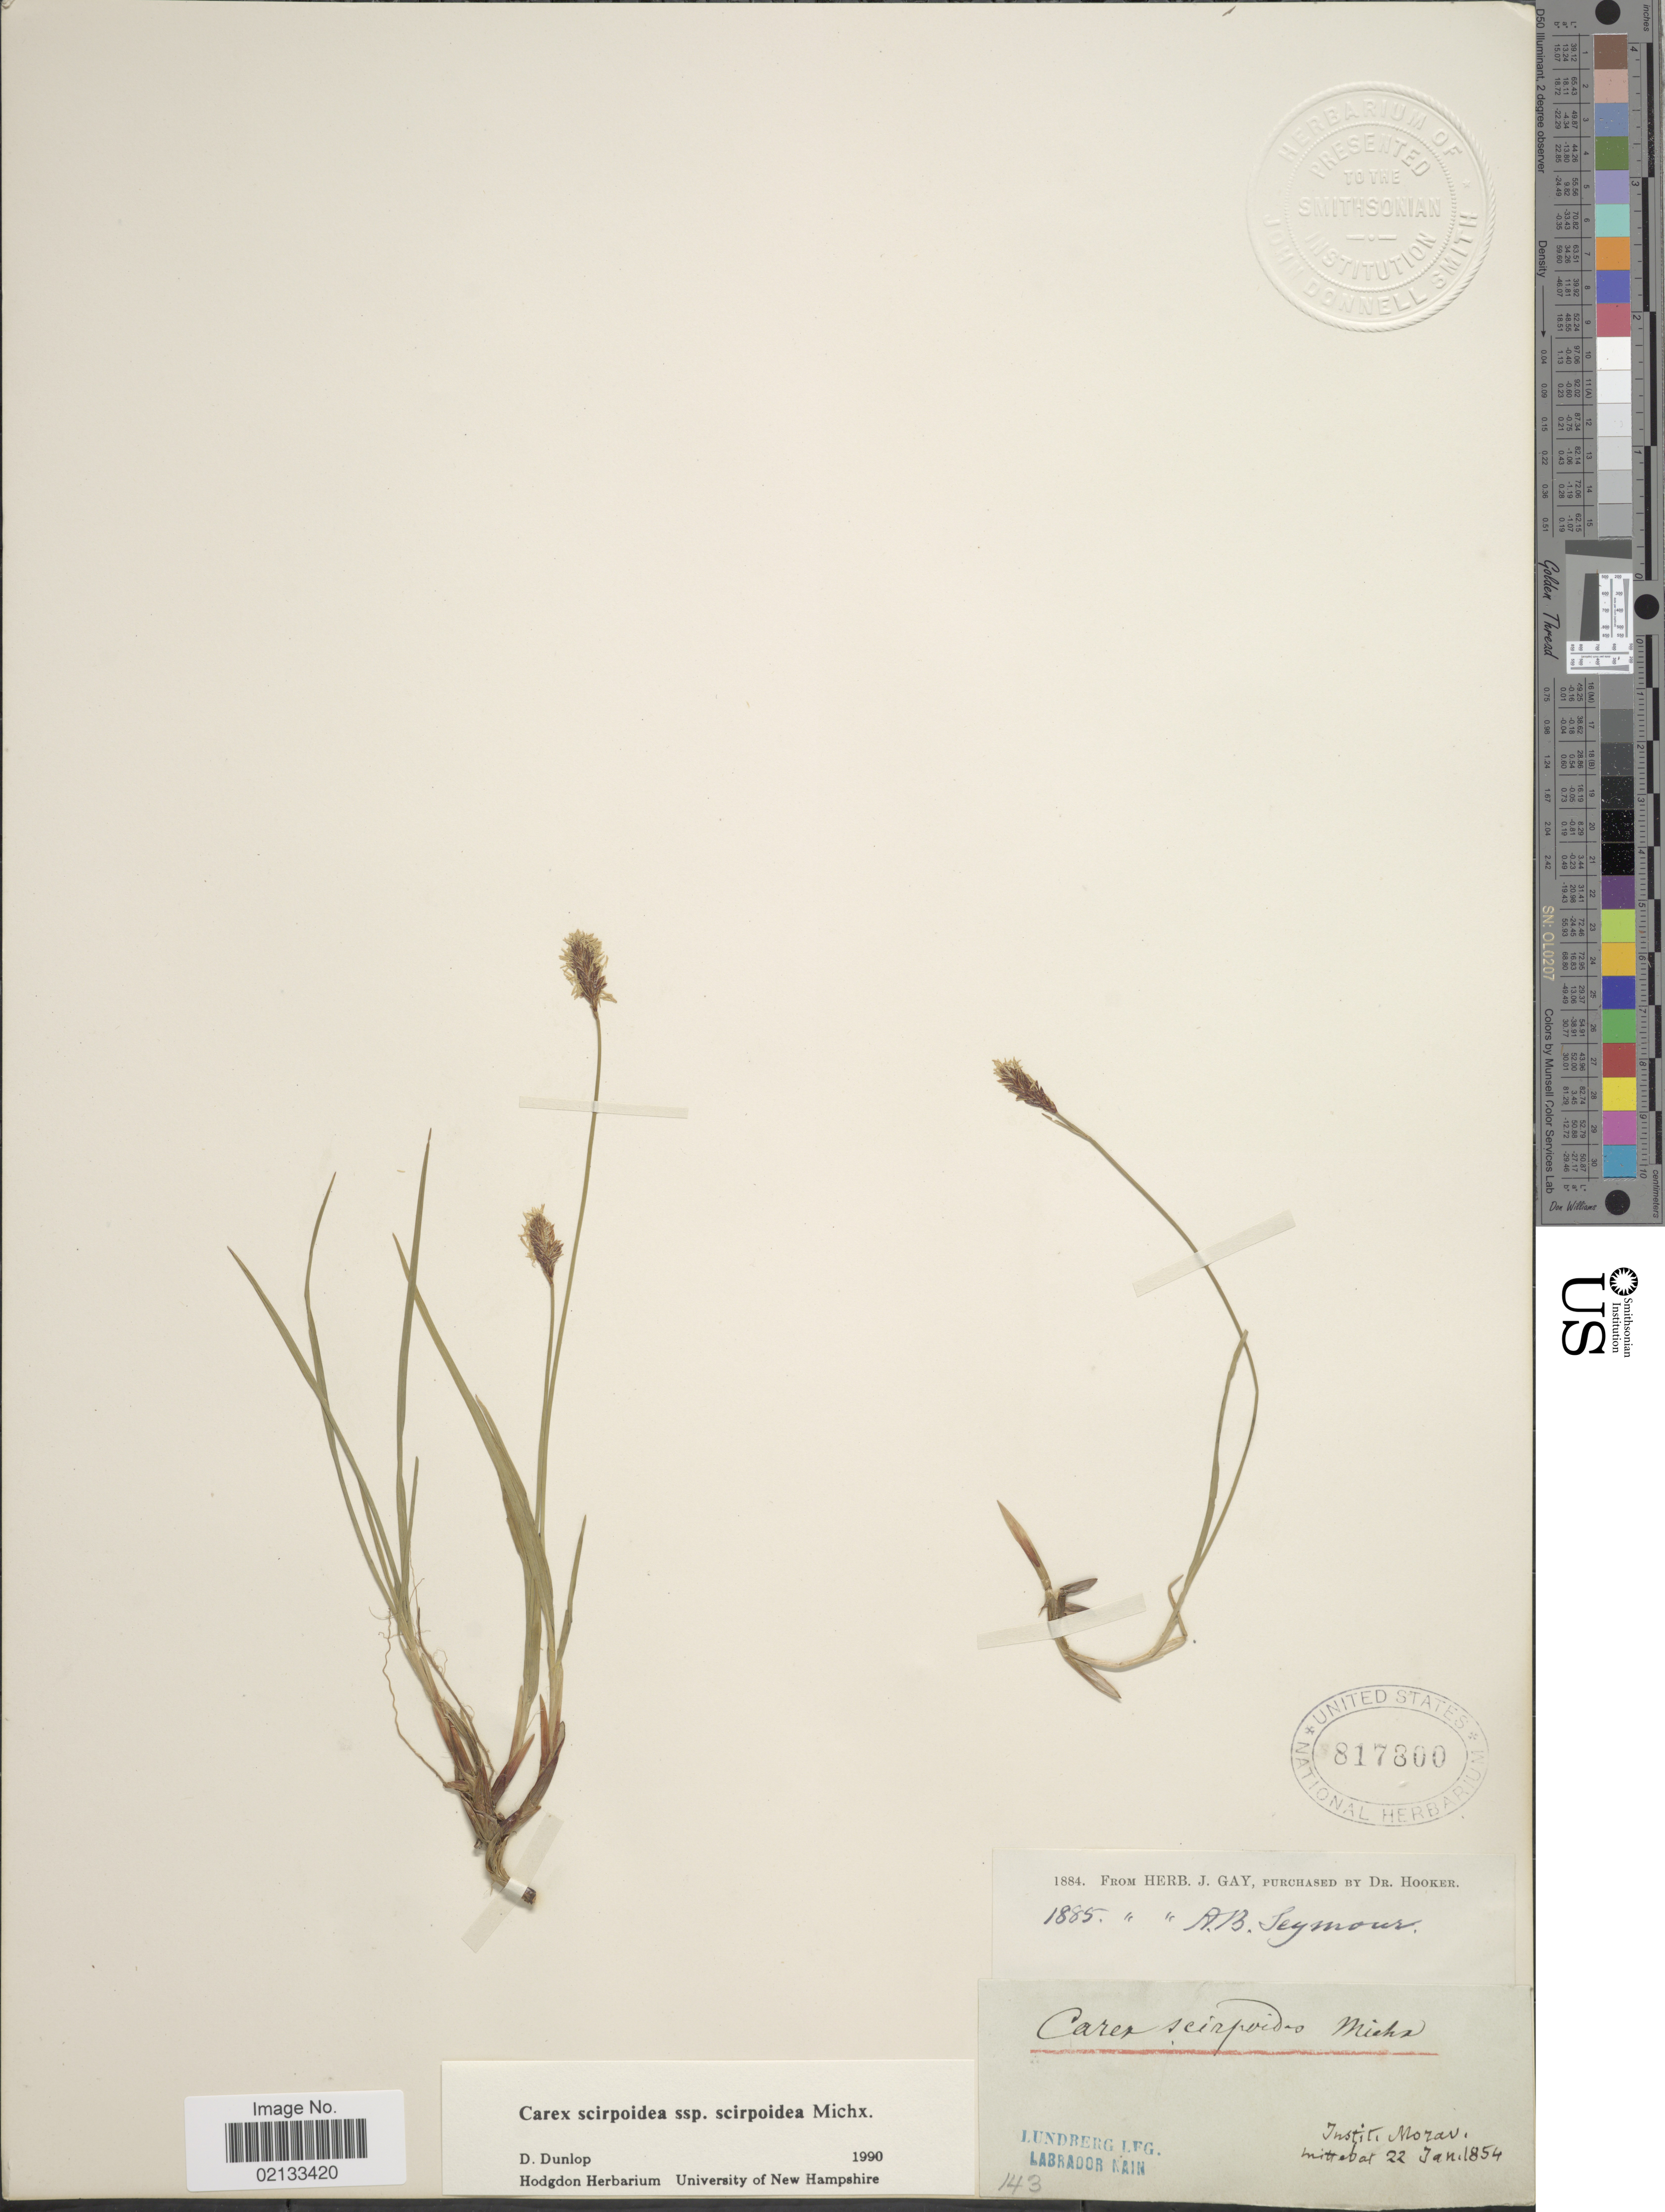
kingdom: Plantae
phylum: Tracheophyta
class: Liliopsida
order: Poales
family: Cyperaceae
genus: Carex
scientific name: Carex scirpoidea subsp. scirpoidea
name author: Michx.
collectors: Lundberg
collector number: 143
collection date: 1854-01-22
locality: Insiti Morav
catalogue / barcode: US 817800